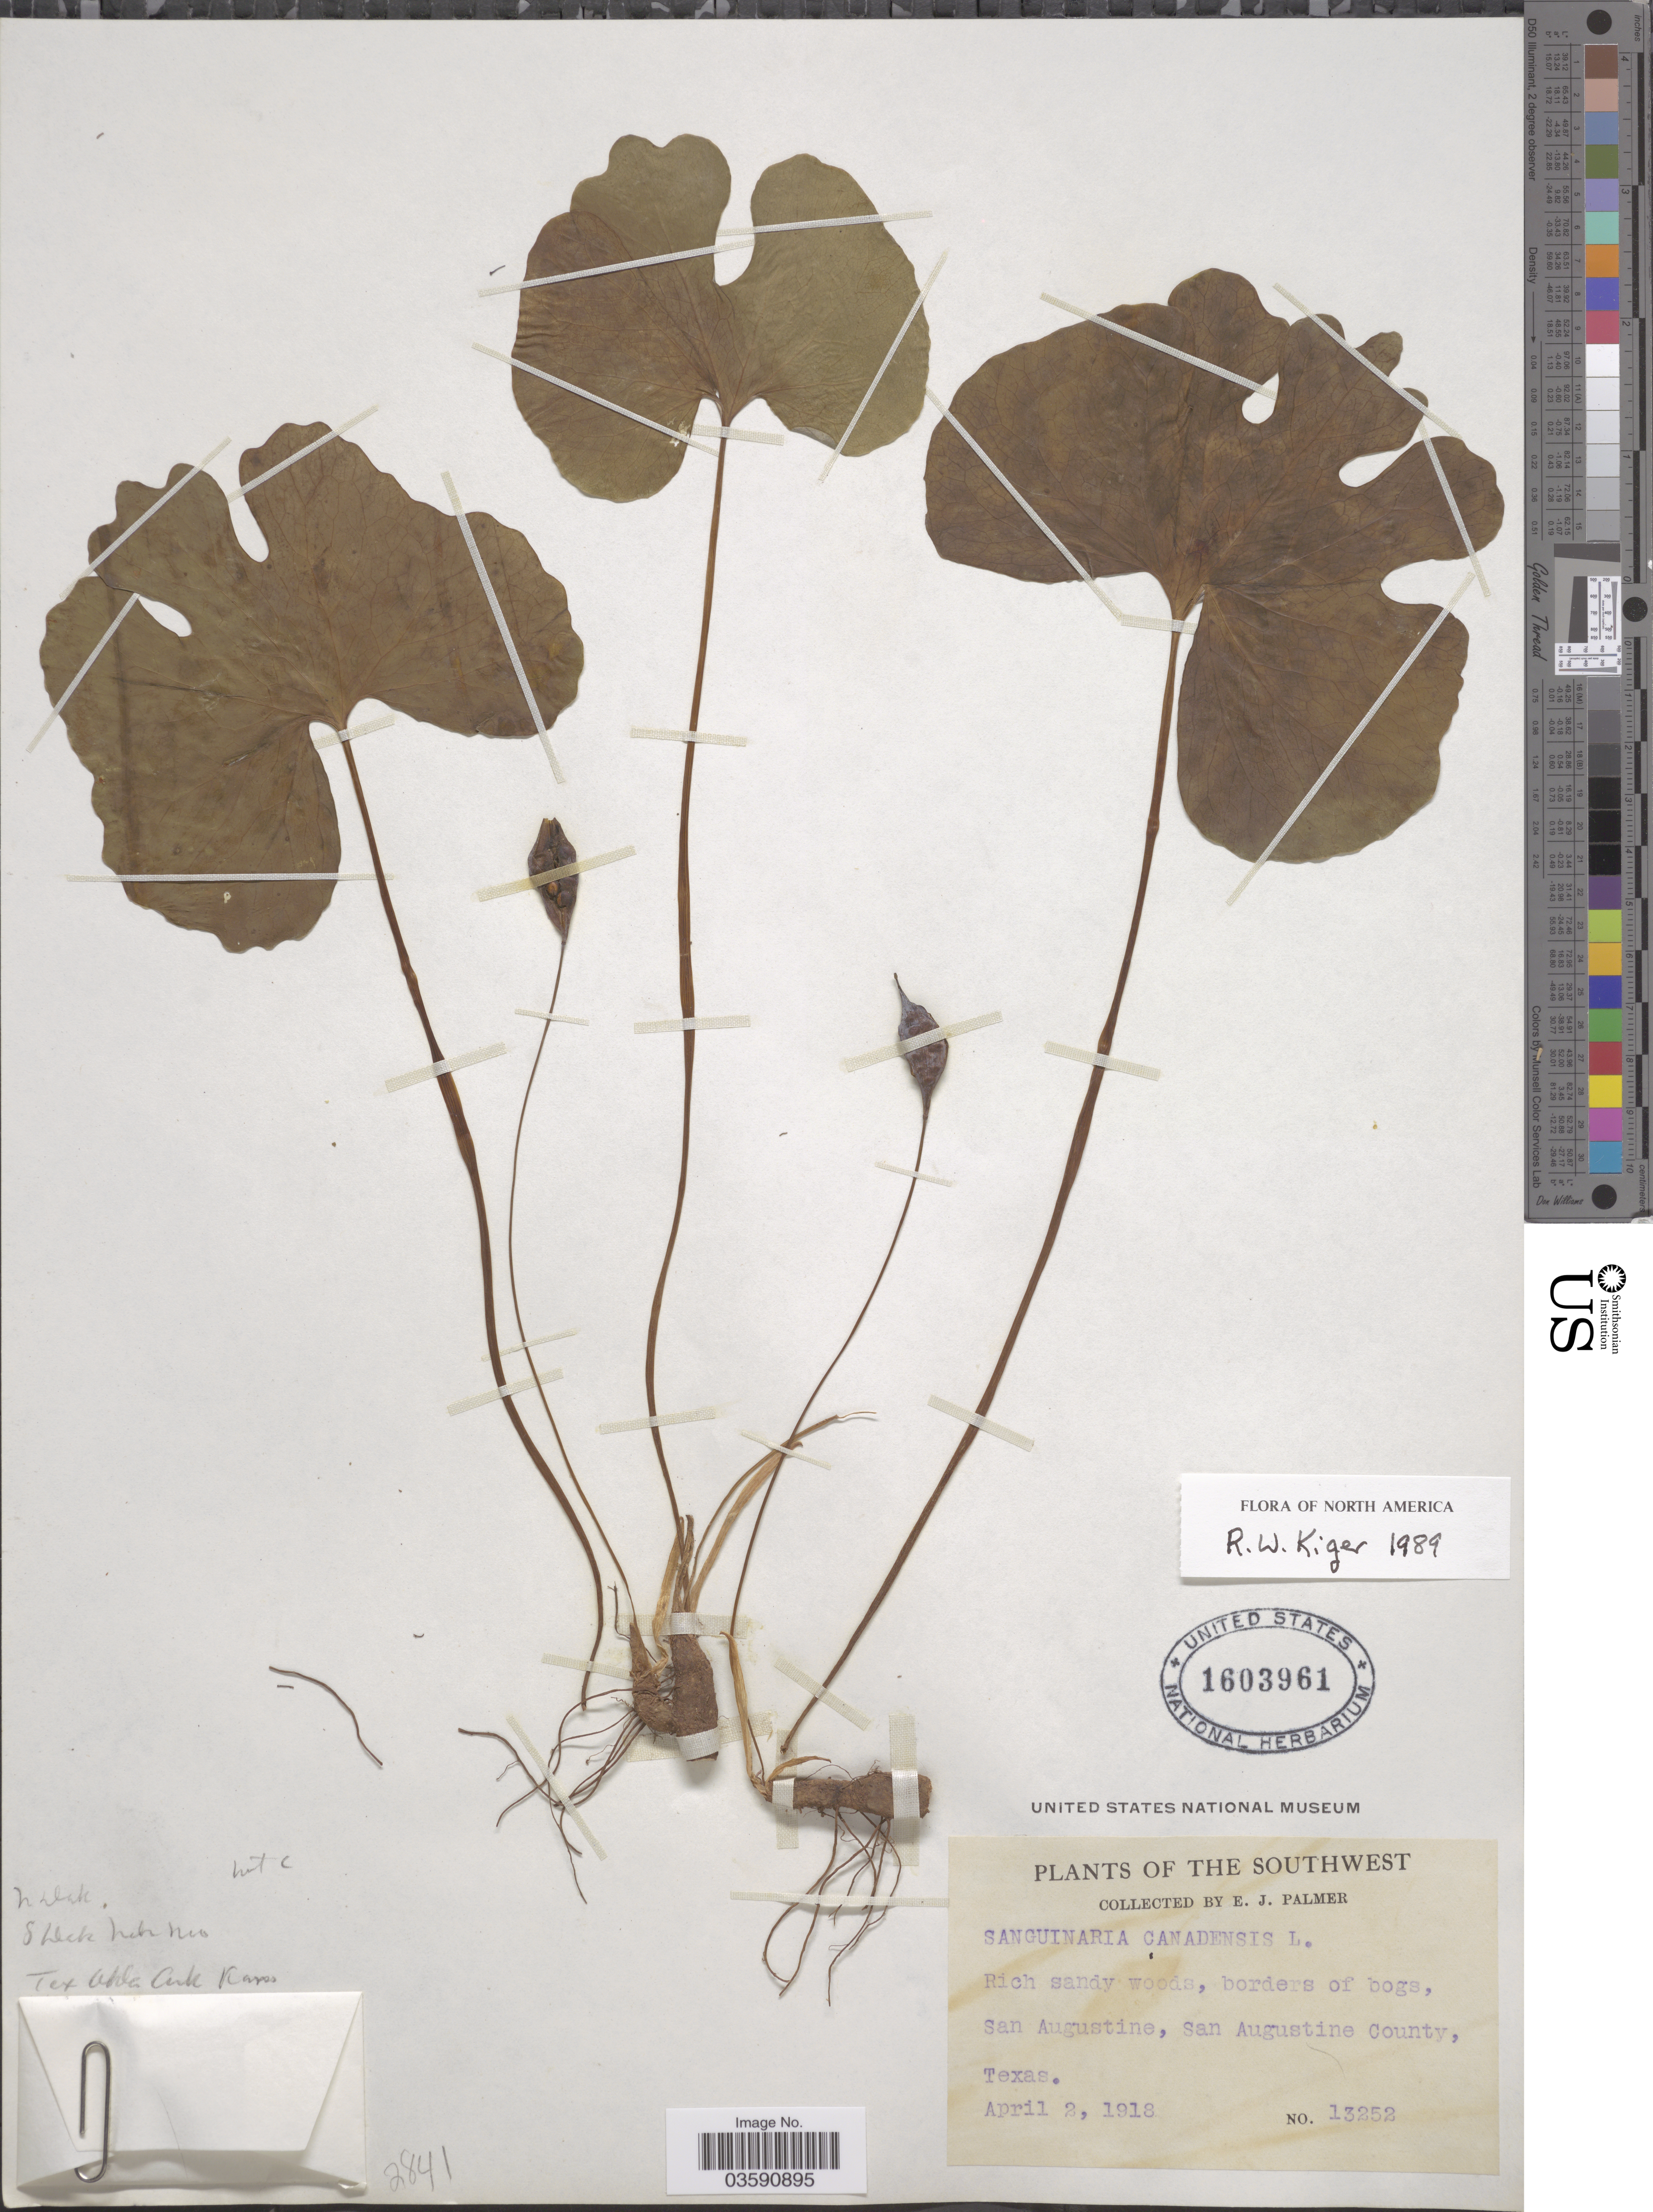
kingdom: Plantae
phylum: Tracheophyta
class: Magnoliopsida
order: Ranunculales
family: Papaveraceae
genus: Sanguinaria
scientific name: Sanguinaria canadensis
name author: L.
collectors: E. J. Palmer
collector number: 13252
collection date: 1918-04-02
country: United States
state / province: Texas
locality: The Southwest. San Augustine, San Augustine County.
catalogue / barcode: US 1603961